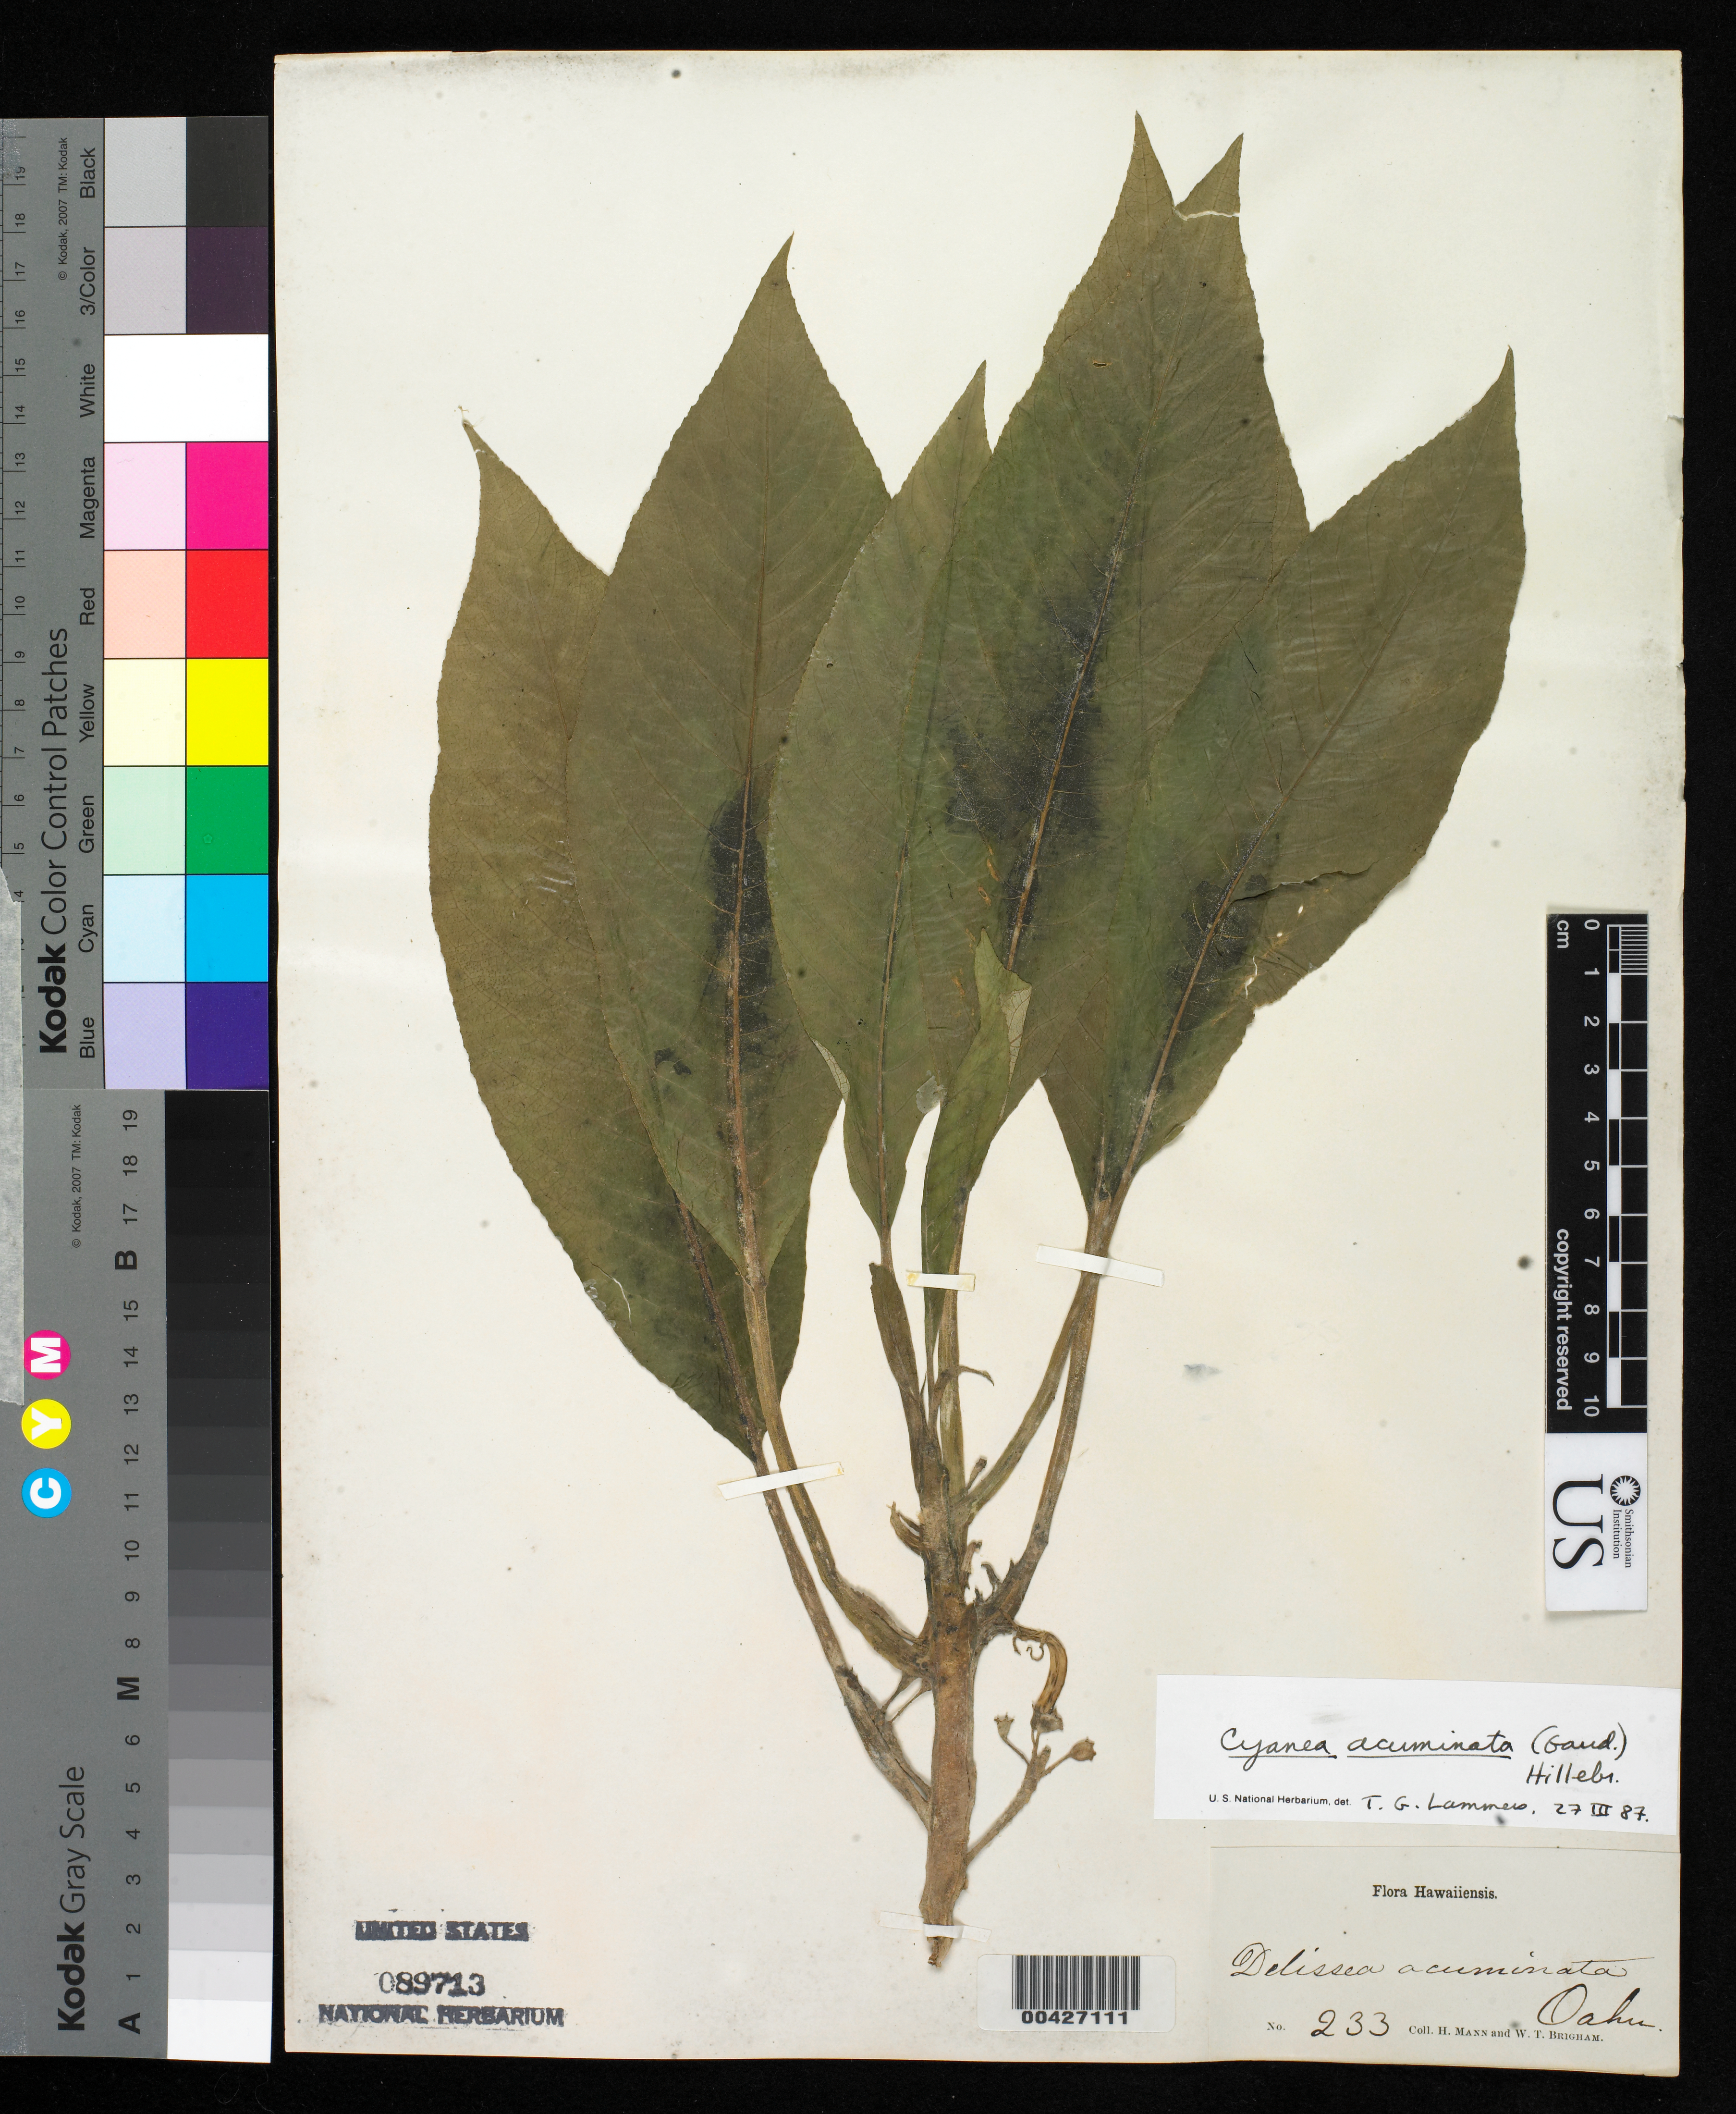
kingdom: Plantae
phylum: Tracheophyta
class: Magnoliopsida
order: Asterales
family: Campanulaceae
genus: Cyanea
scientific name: Cyanea acuminata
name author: (Gaudich.) Hillebr.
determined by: Lammers, T. G.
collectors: H. Mann & W. T. Brigham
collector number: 233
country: United States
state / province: Hawaii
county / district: Honolulu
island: Oahu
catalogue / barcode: US 89713